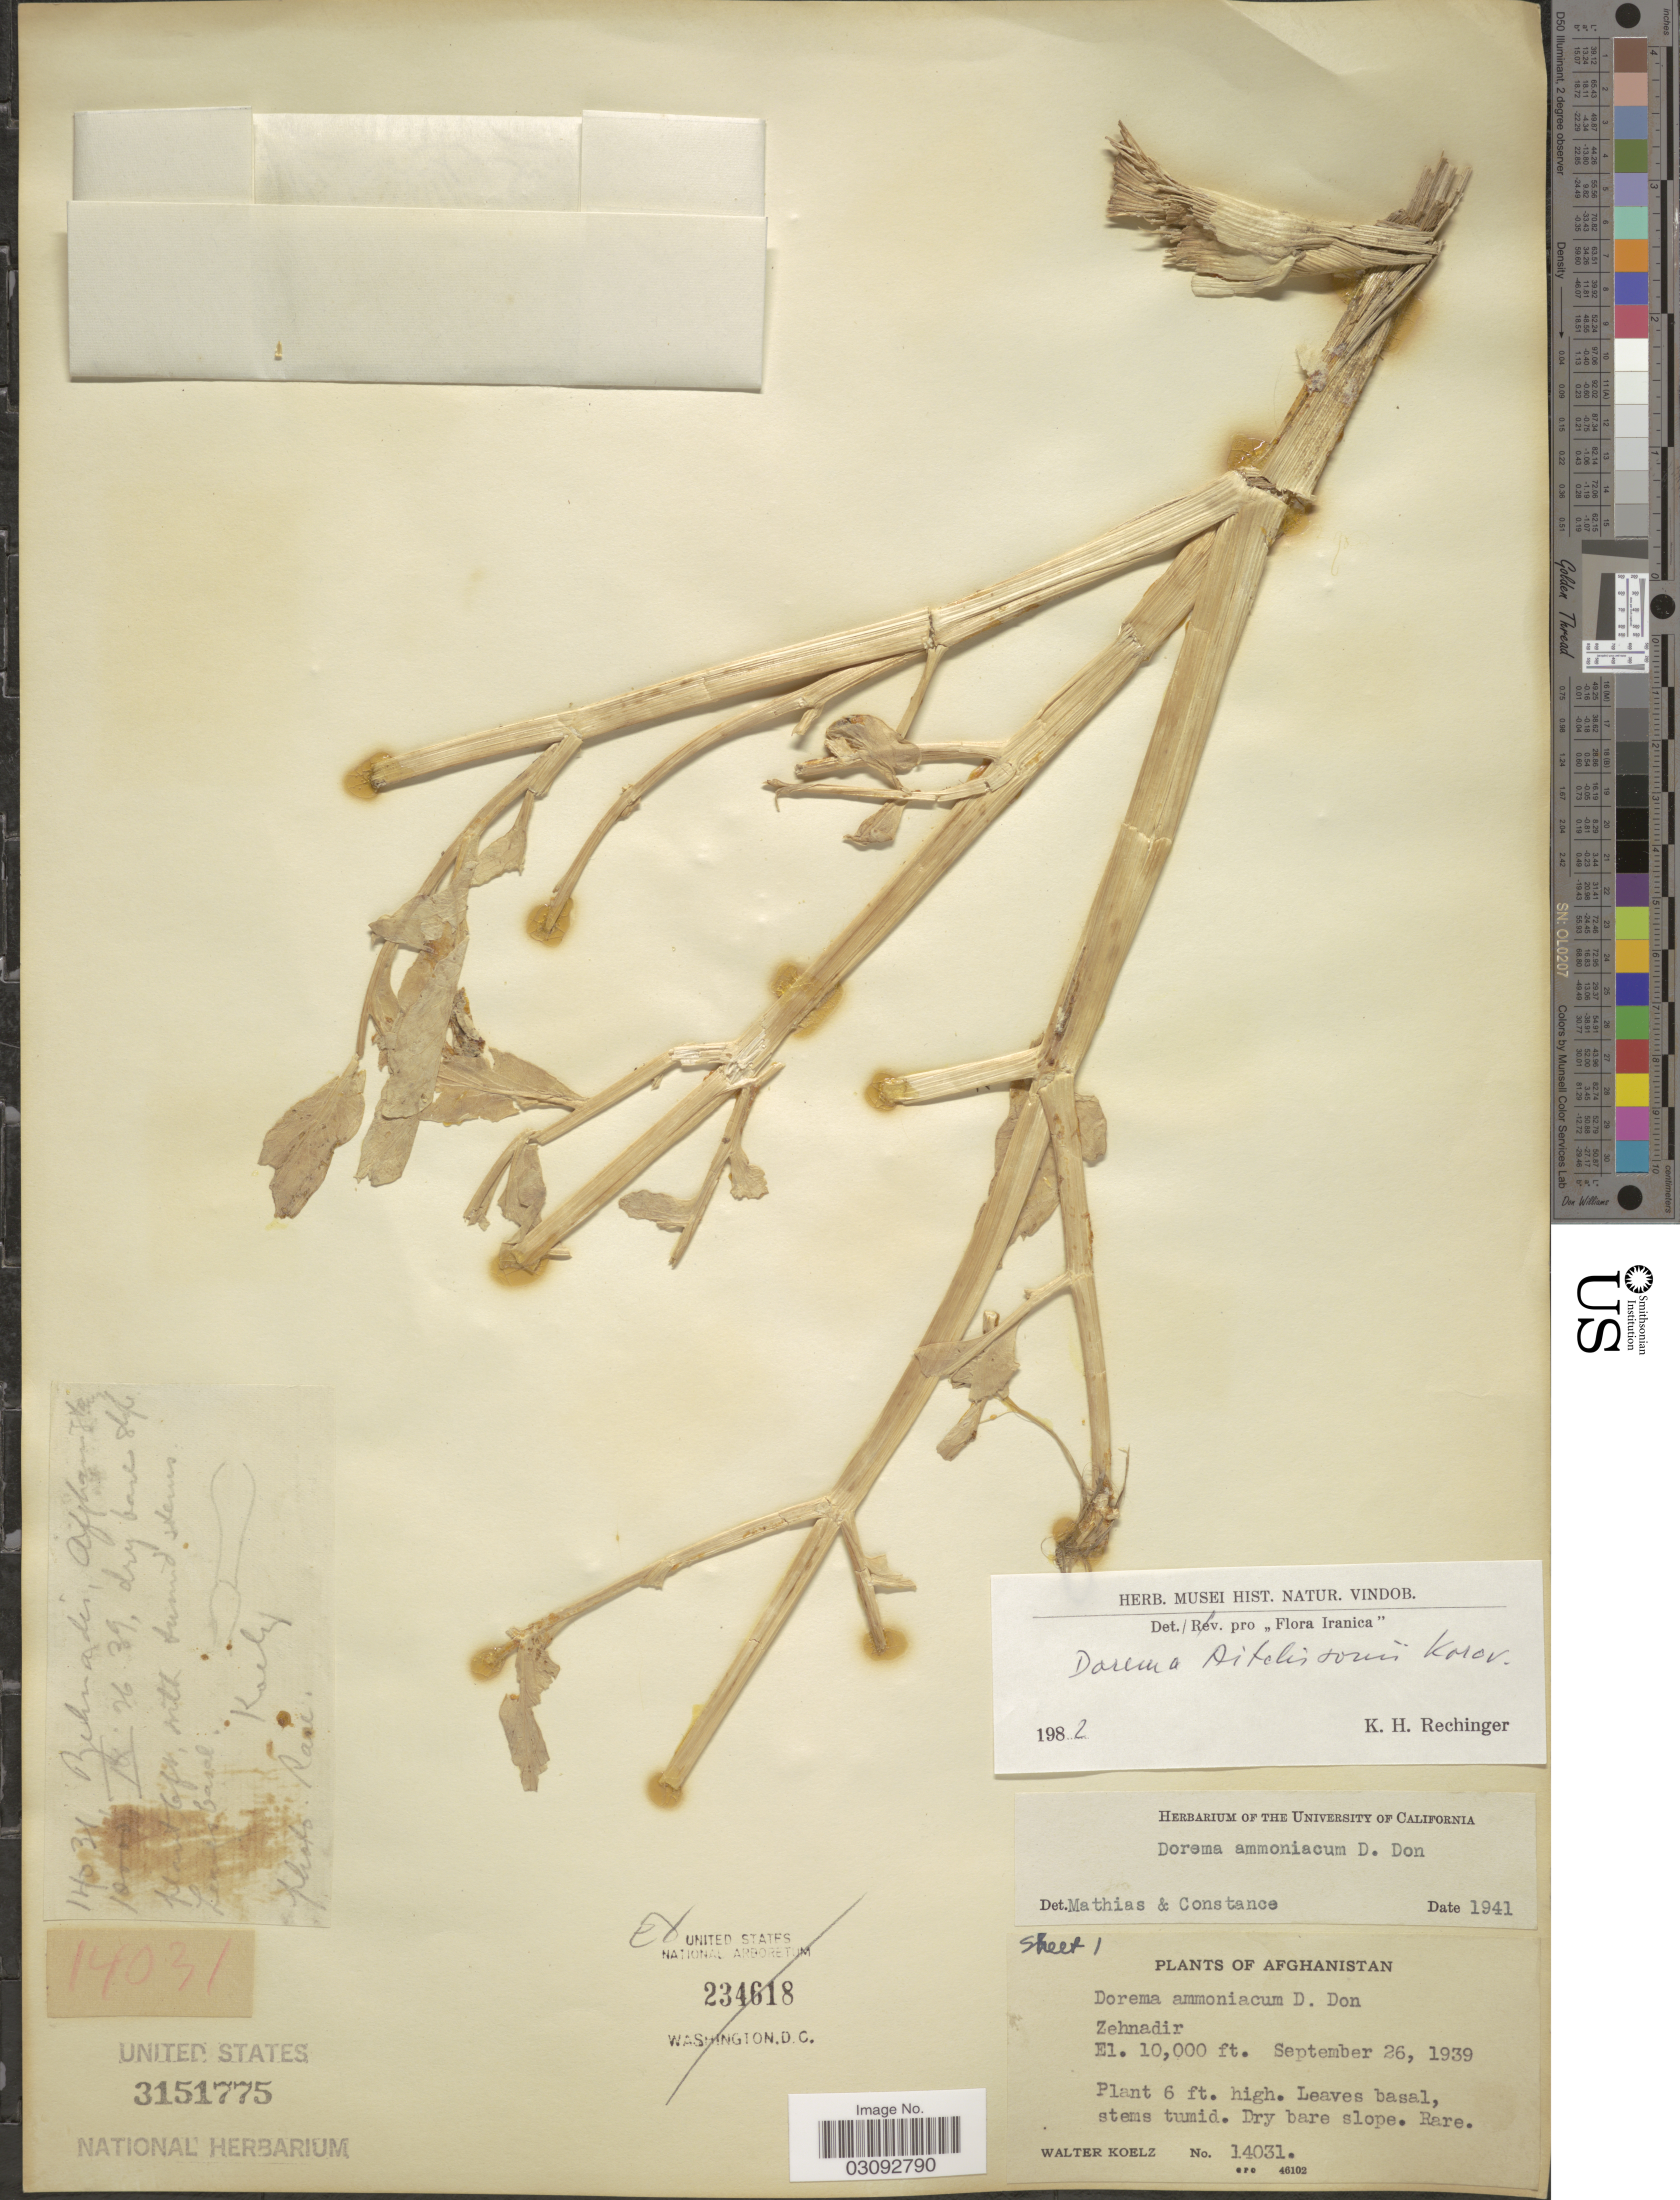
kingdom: Plantae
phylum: Tracheophyta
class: Magnoliopsida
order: Apiales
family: Apiaceae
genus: Dorema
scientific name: Dorema aitchisonii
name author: Korovin ex Pimenov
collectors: W. N. Koelz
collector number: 14031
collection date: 1939-09-26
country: Afghanistan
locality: Zehnadir.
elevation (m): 3048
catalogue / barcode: US 3151775